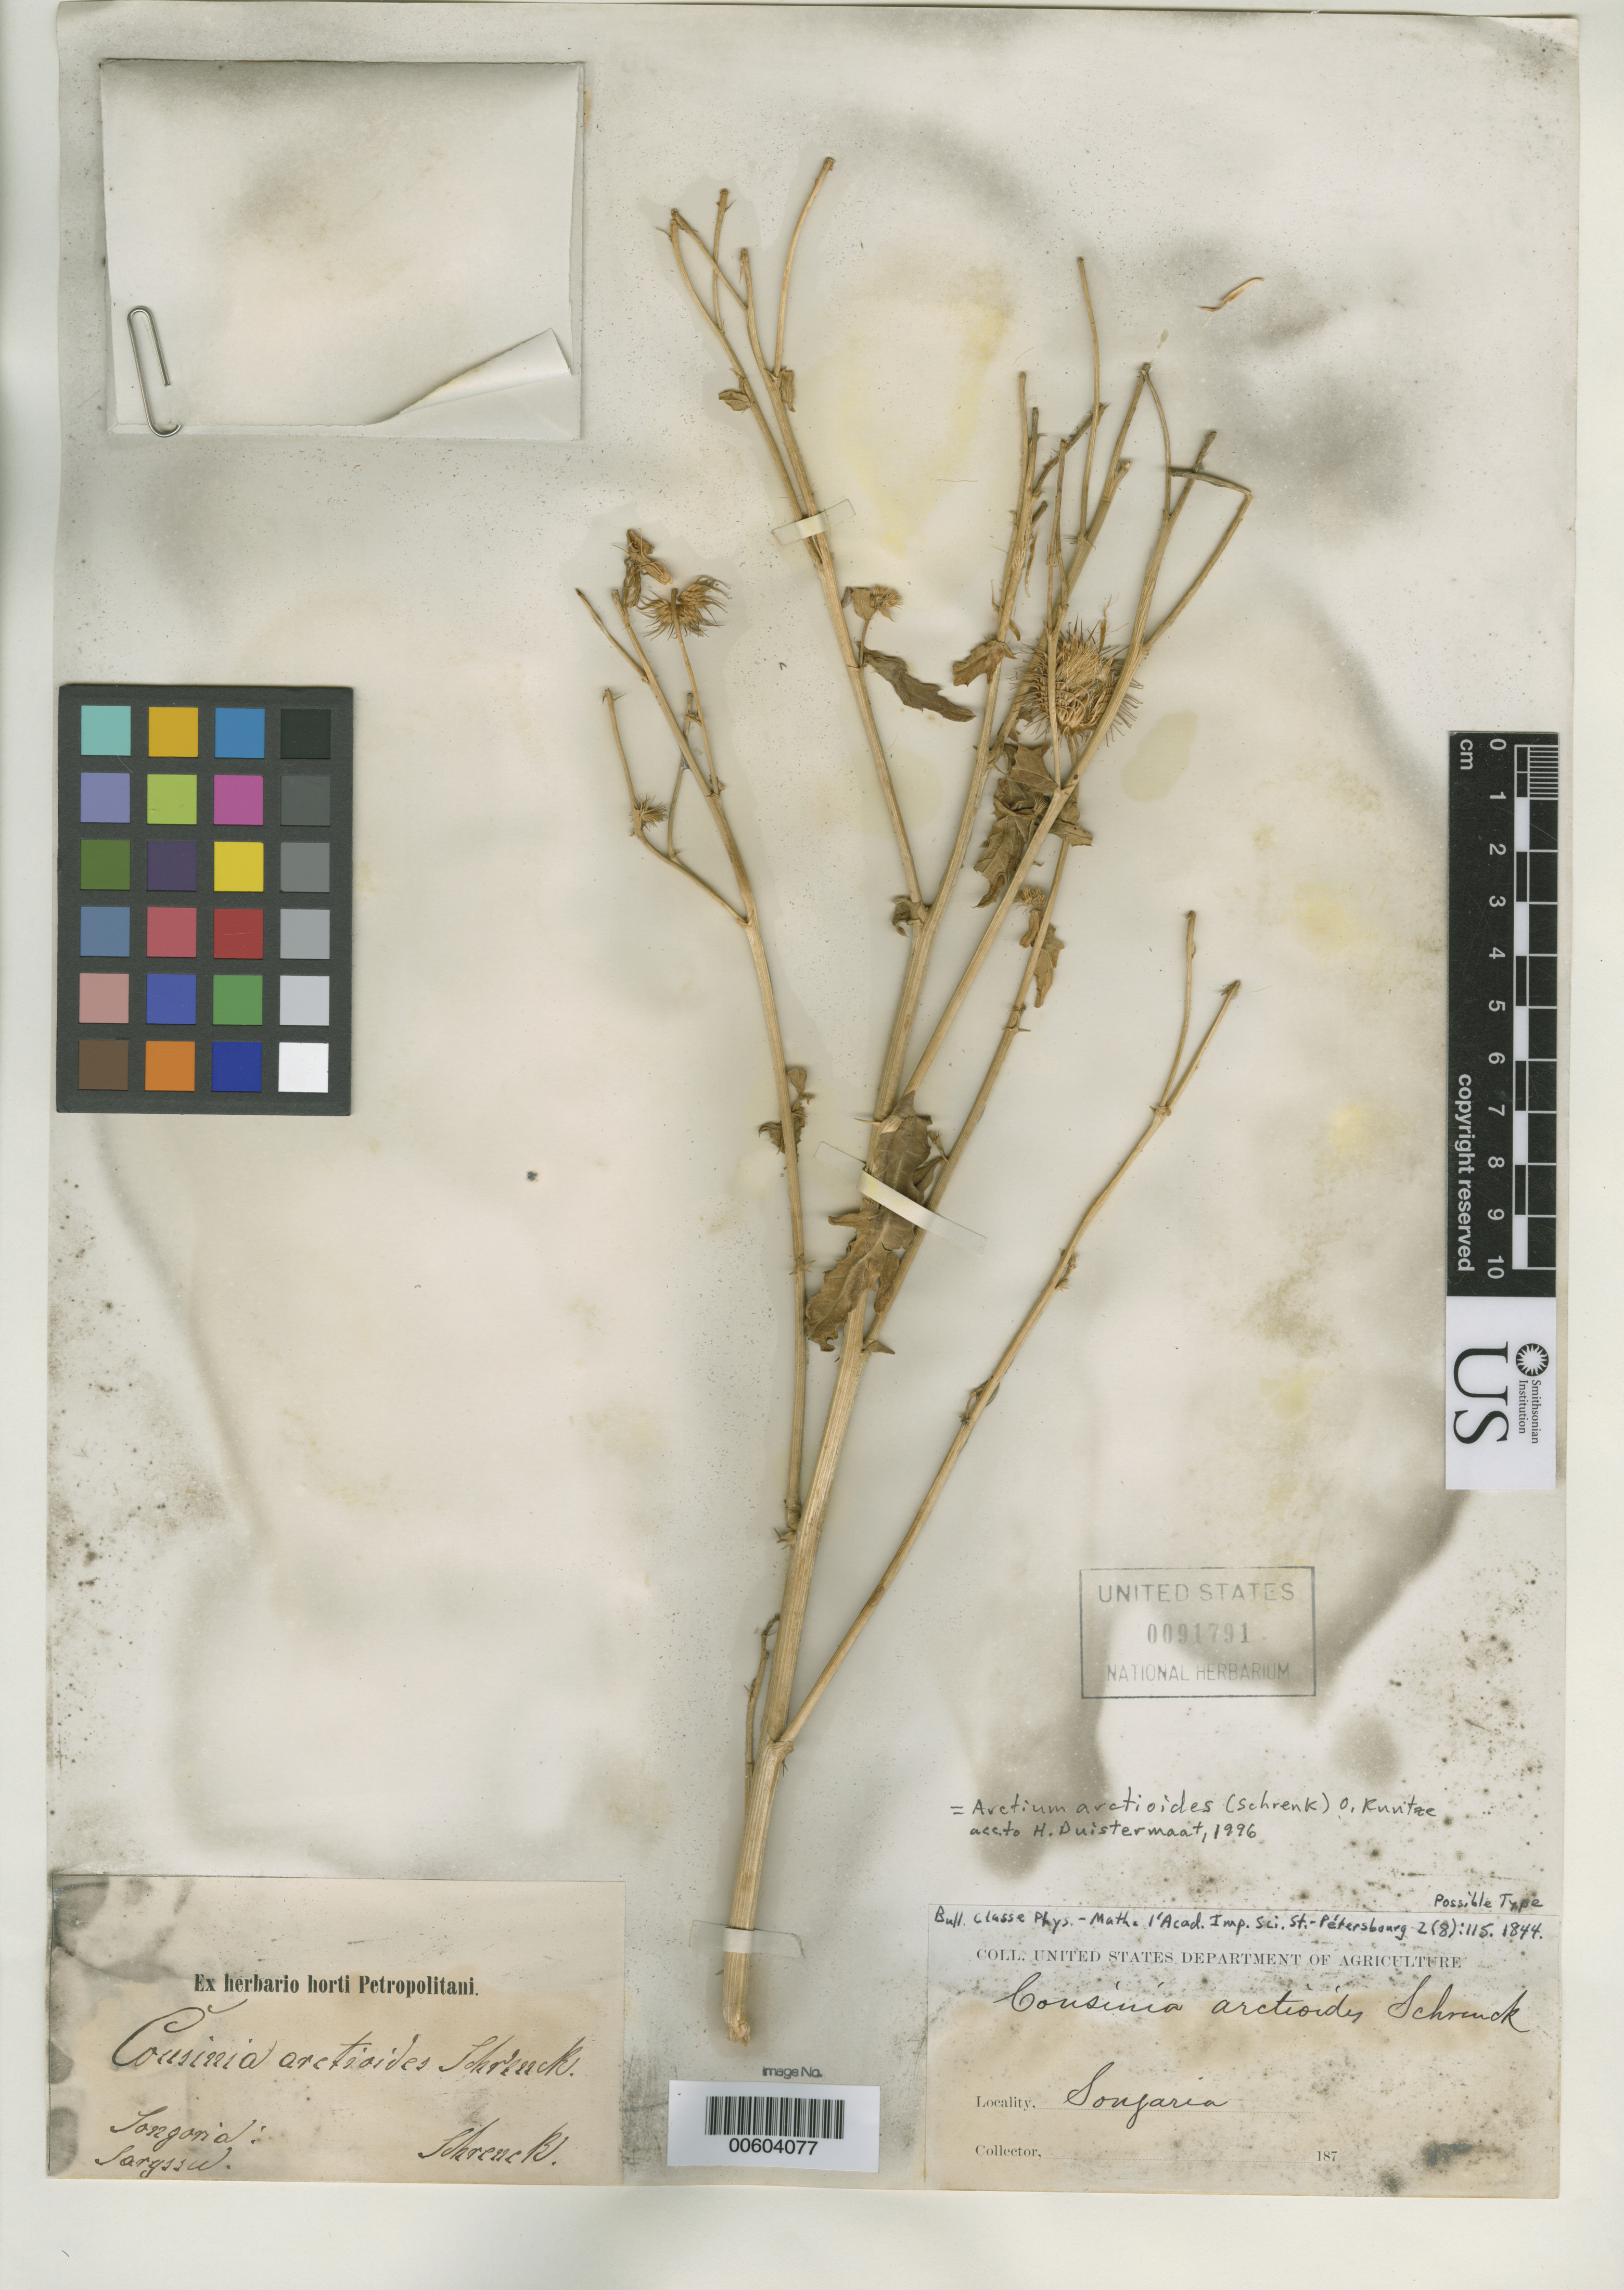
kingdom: Plantae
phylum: Tracheophyta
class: Magnoliopsida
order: Asterales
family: Asteraceae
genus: Cousinia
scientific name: Cousinia arctoides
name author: Schrenk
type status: Possible Type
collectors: A. G. von Schrenk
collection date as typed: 187-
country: Kazakhstan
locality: Songaria, Saryssu.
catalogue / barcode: US 91791